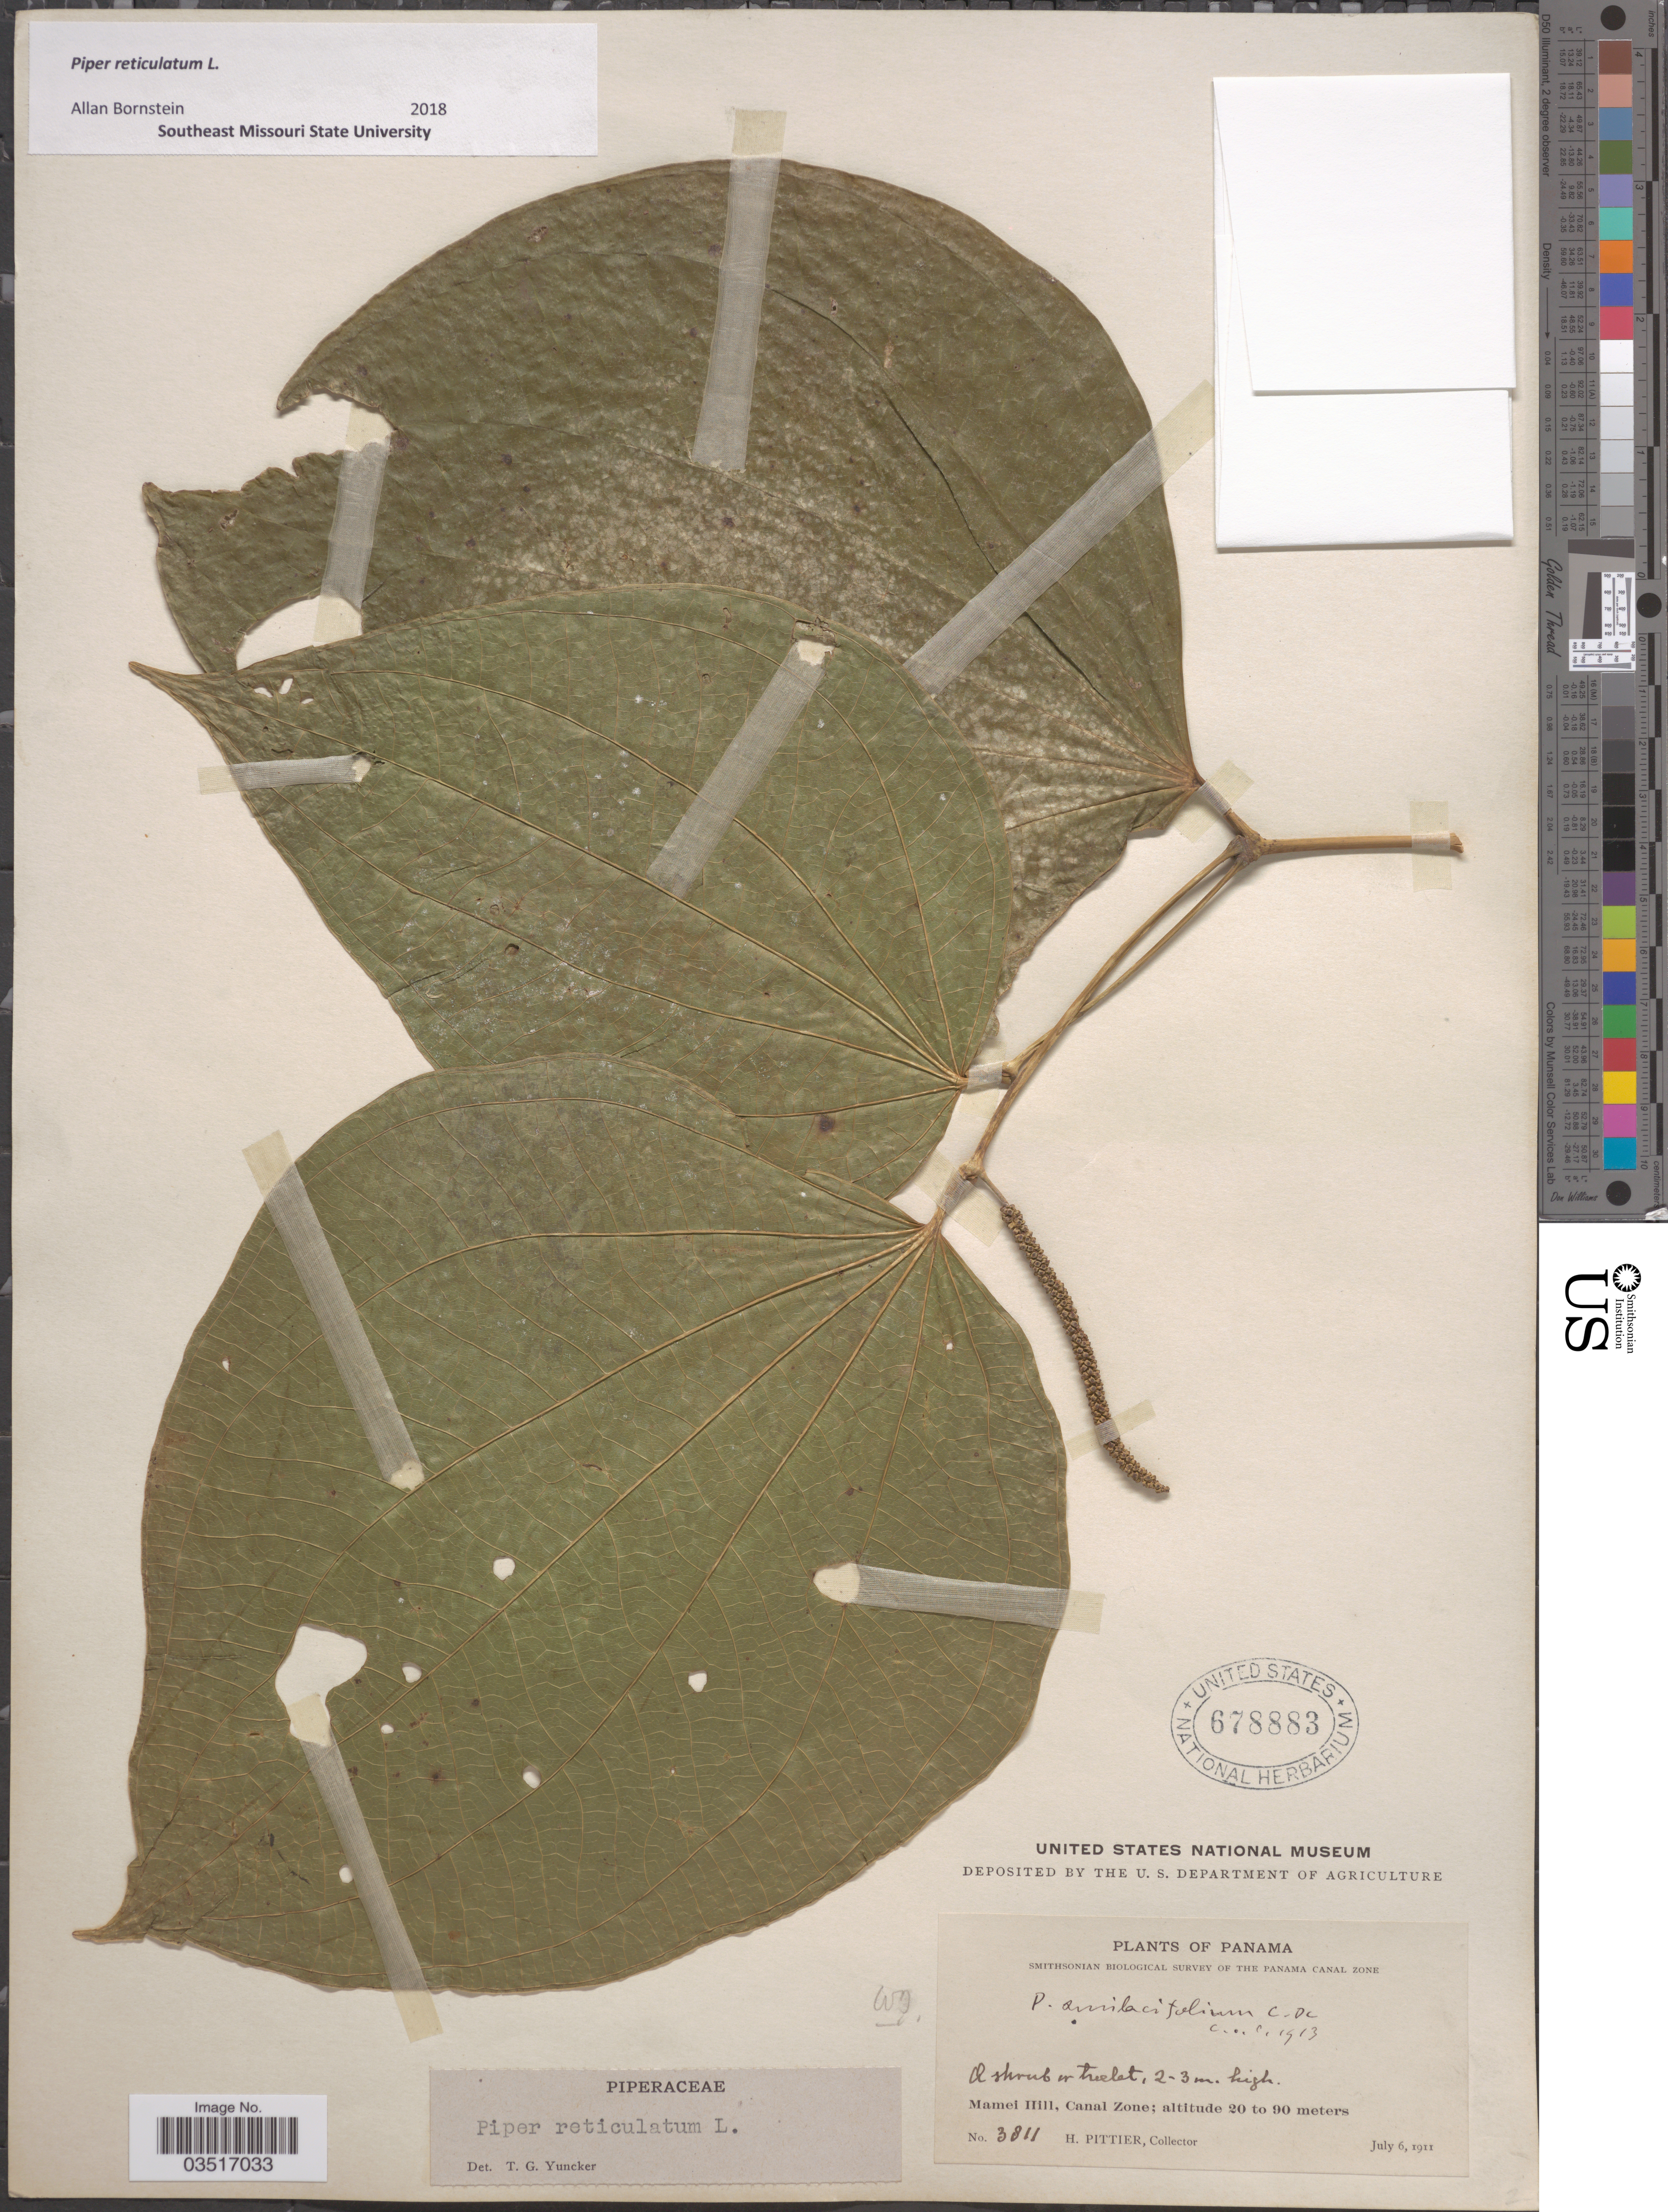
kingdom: Plantae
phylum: Tracheophyta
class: Magnoliopsida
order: Piperales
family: Piperaceae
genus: Piper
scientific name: Piper reticulatum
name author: L.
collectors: H. F. Pittier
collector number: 3811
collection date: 1911-07-06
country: Panama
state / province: Colón / Panamá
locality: Mamei Hill, Canal Zone.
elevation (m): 20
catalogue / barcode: US 678883